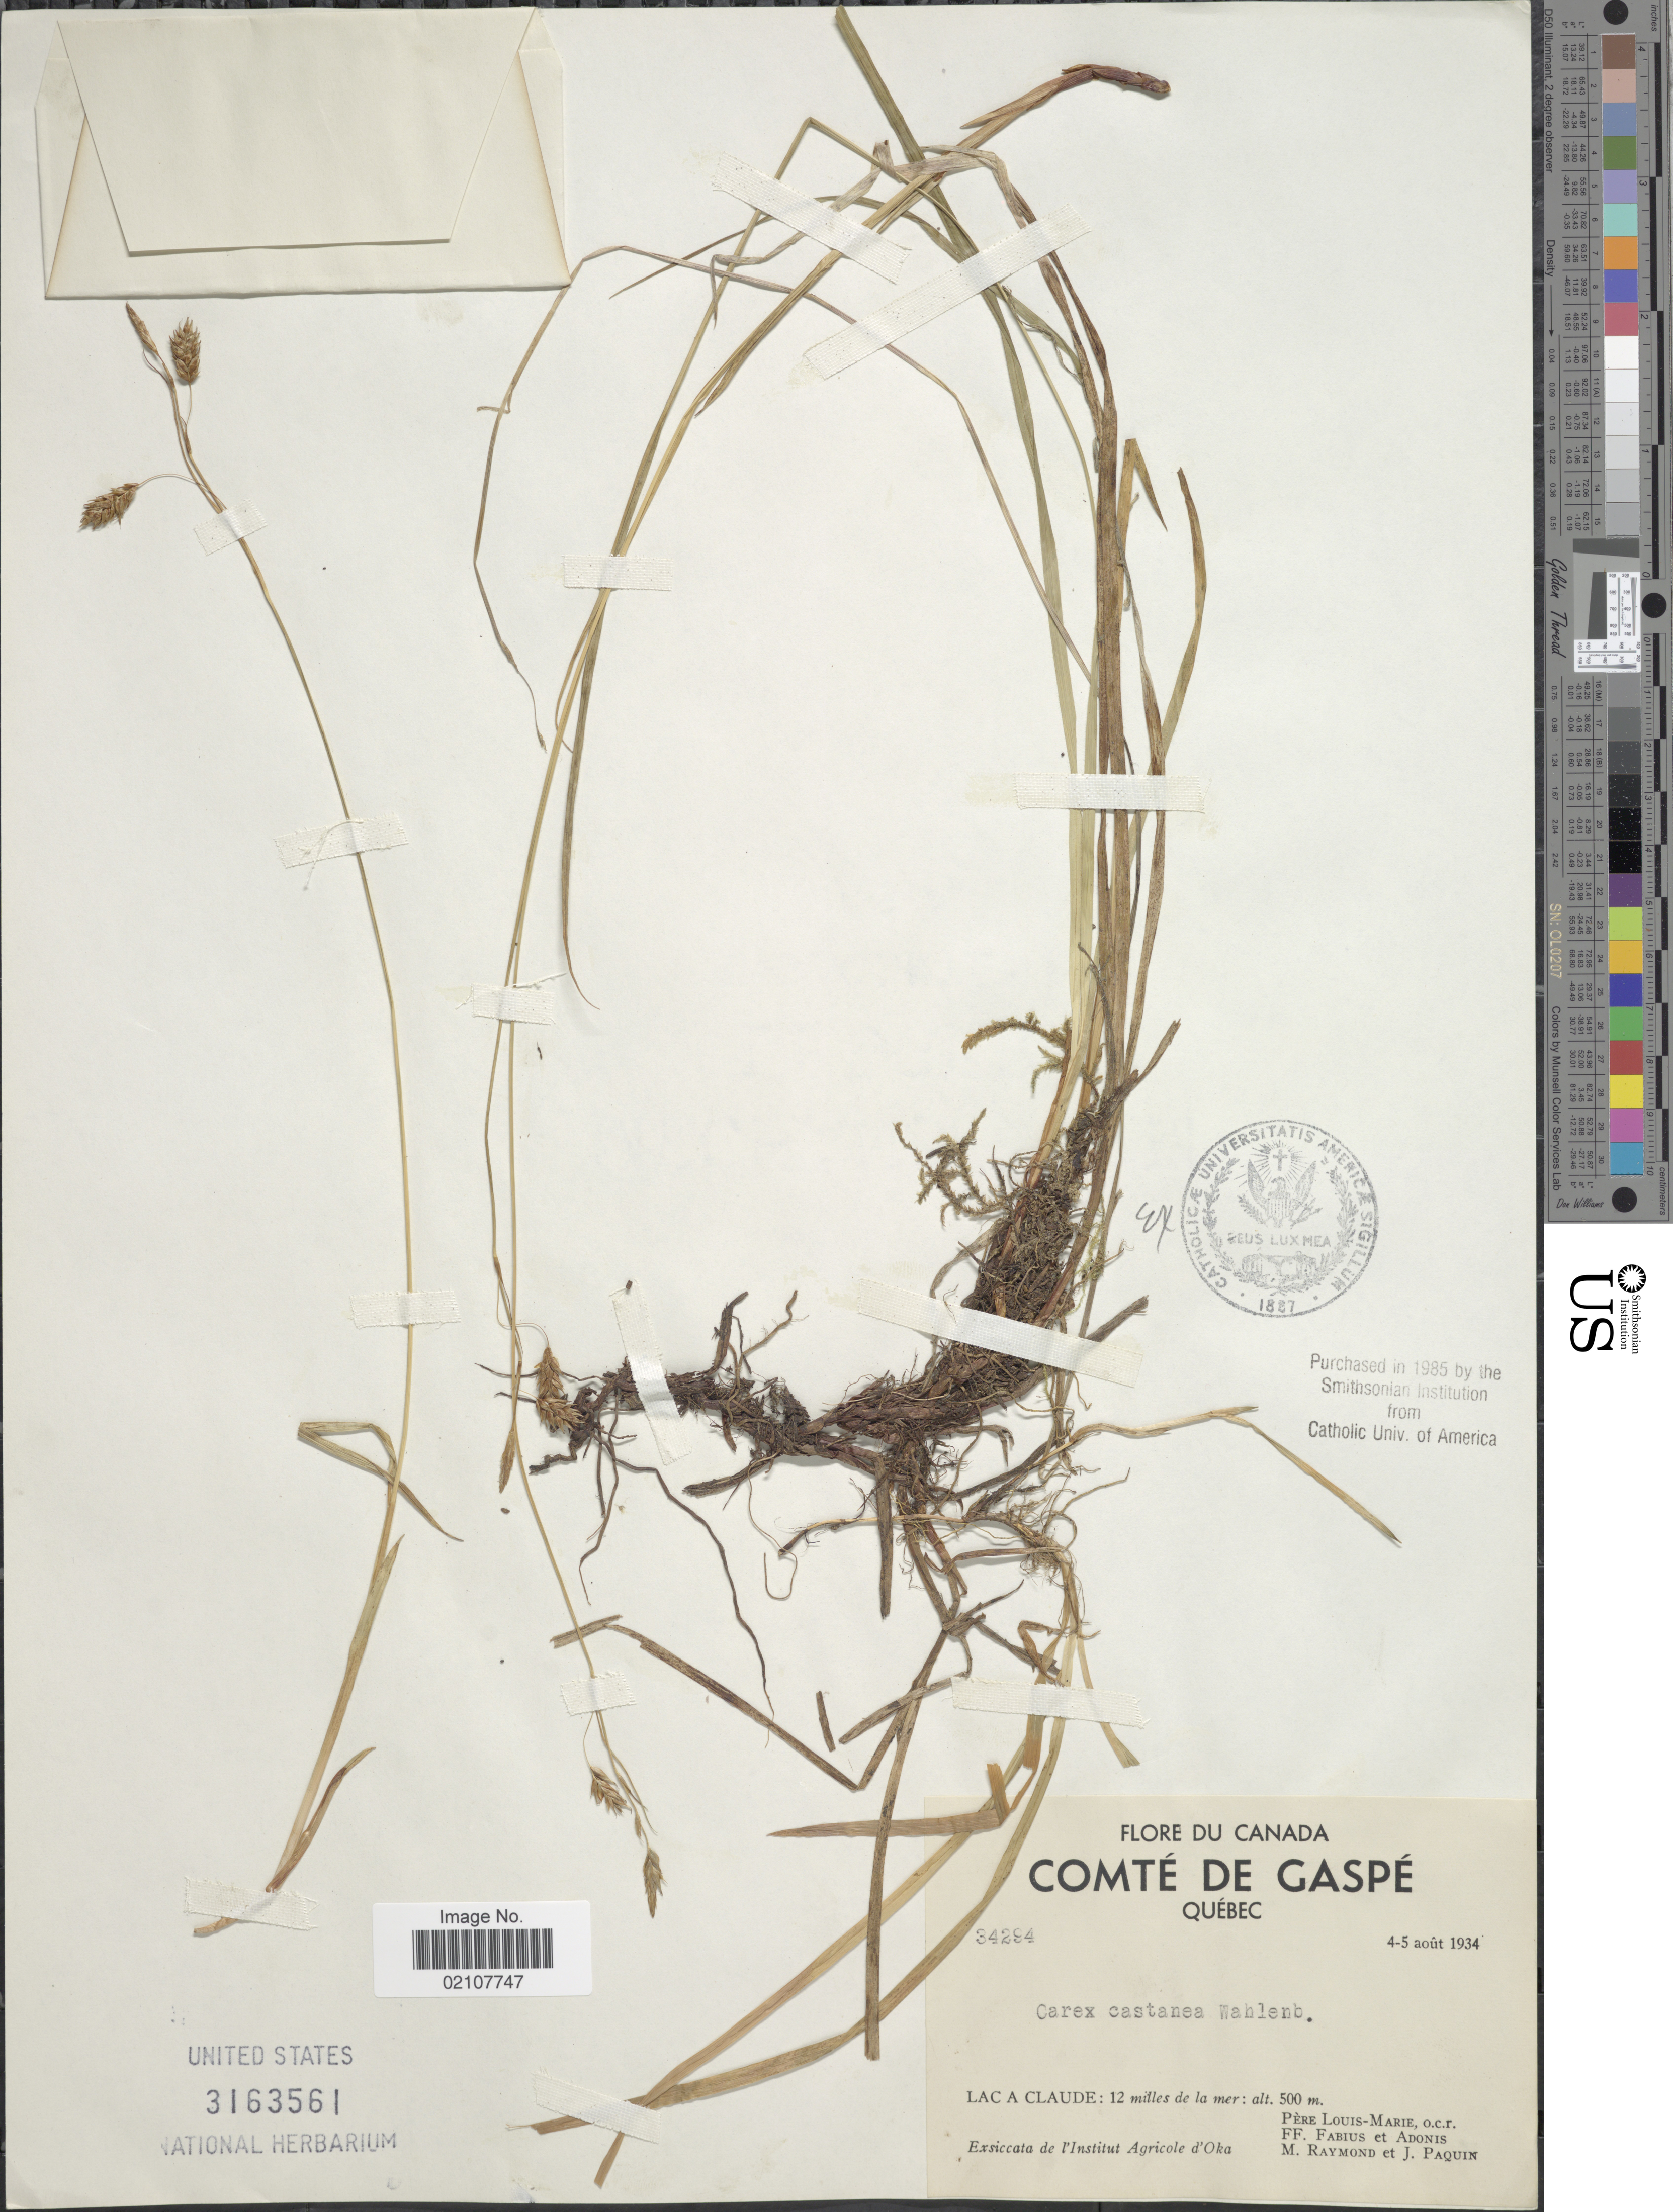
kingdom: Plantae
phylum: Tracheophyta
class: Liliopsida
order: Poales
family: Cyperaceae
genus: Carex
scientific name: Carex castanea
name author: Wahlenb.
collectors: L.-M. LaLonde, B. Fabius, Adonis, M. Raymond & J. Paquin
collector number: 34294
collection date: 1934-08-04/1934-08-05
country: Canada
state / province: Quebec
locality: Canada, Comte de Gaspe. Lac A Claude : 12 miles de la mer.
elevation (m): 500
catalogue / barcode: US 3163561